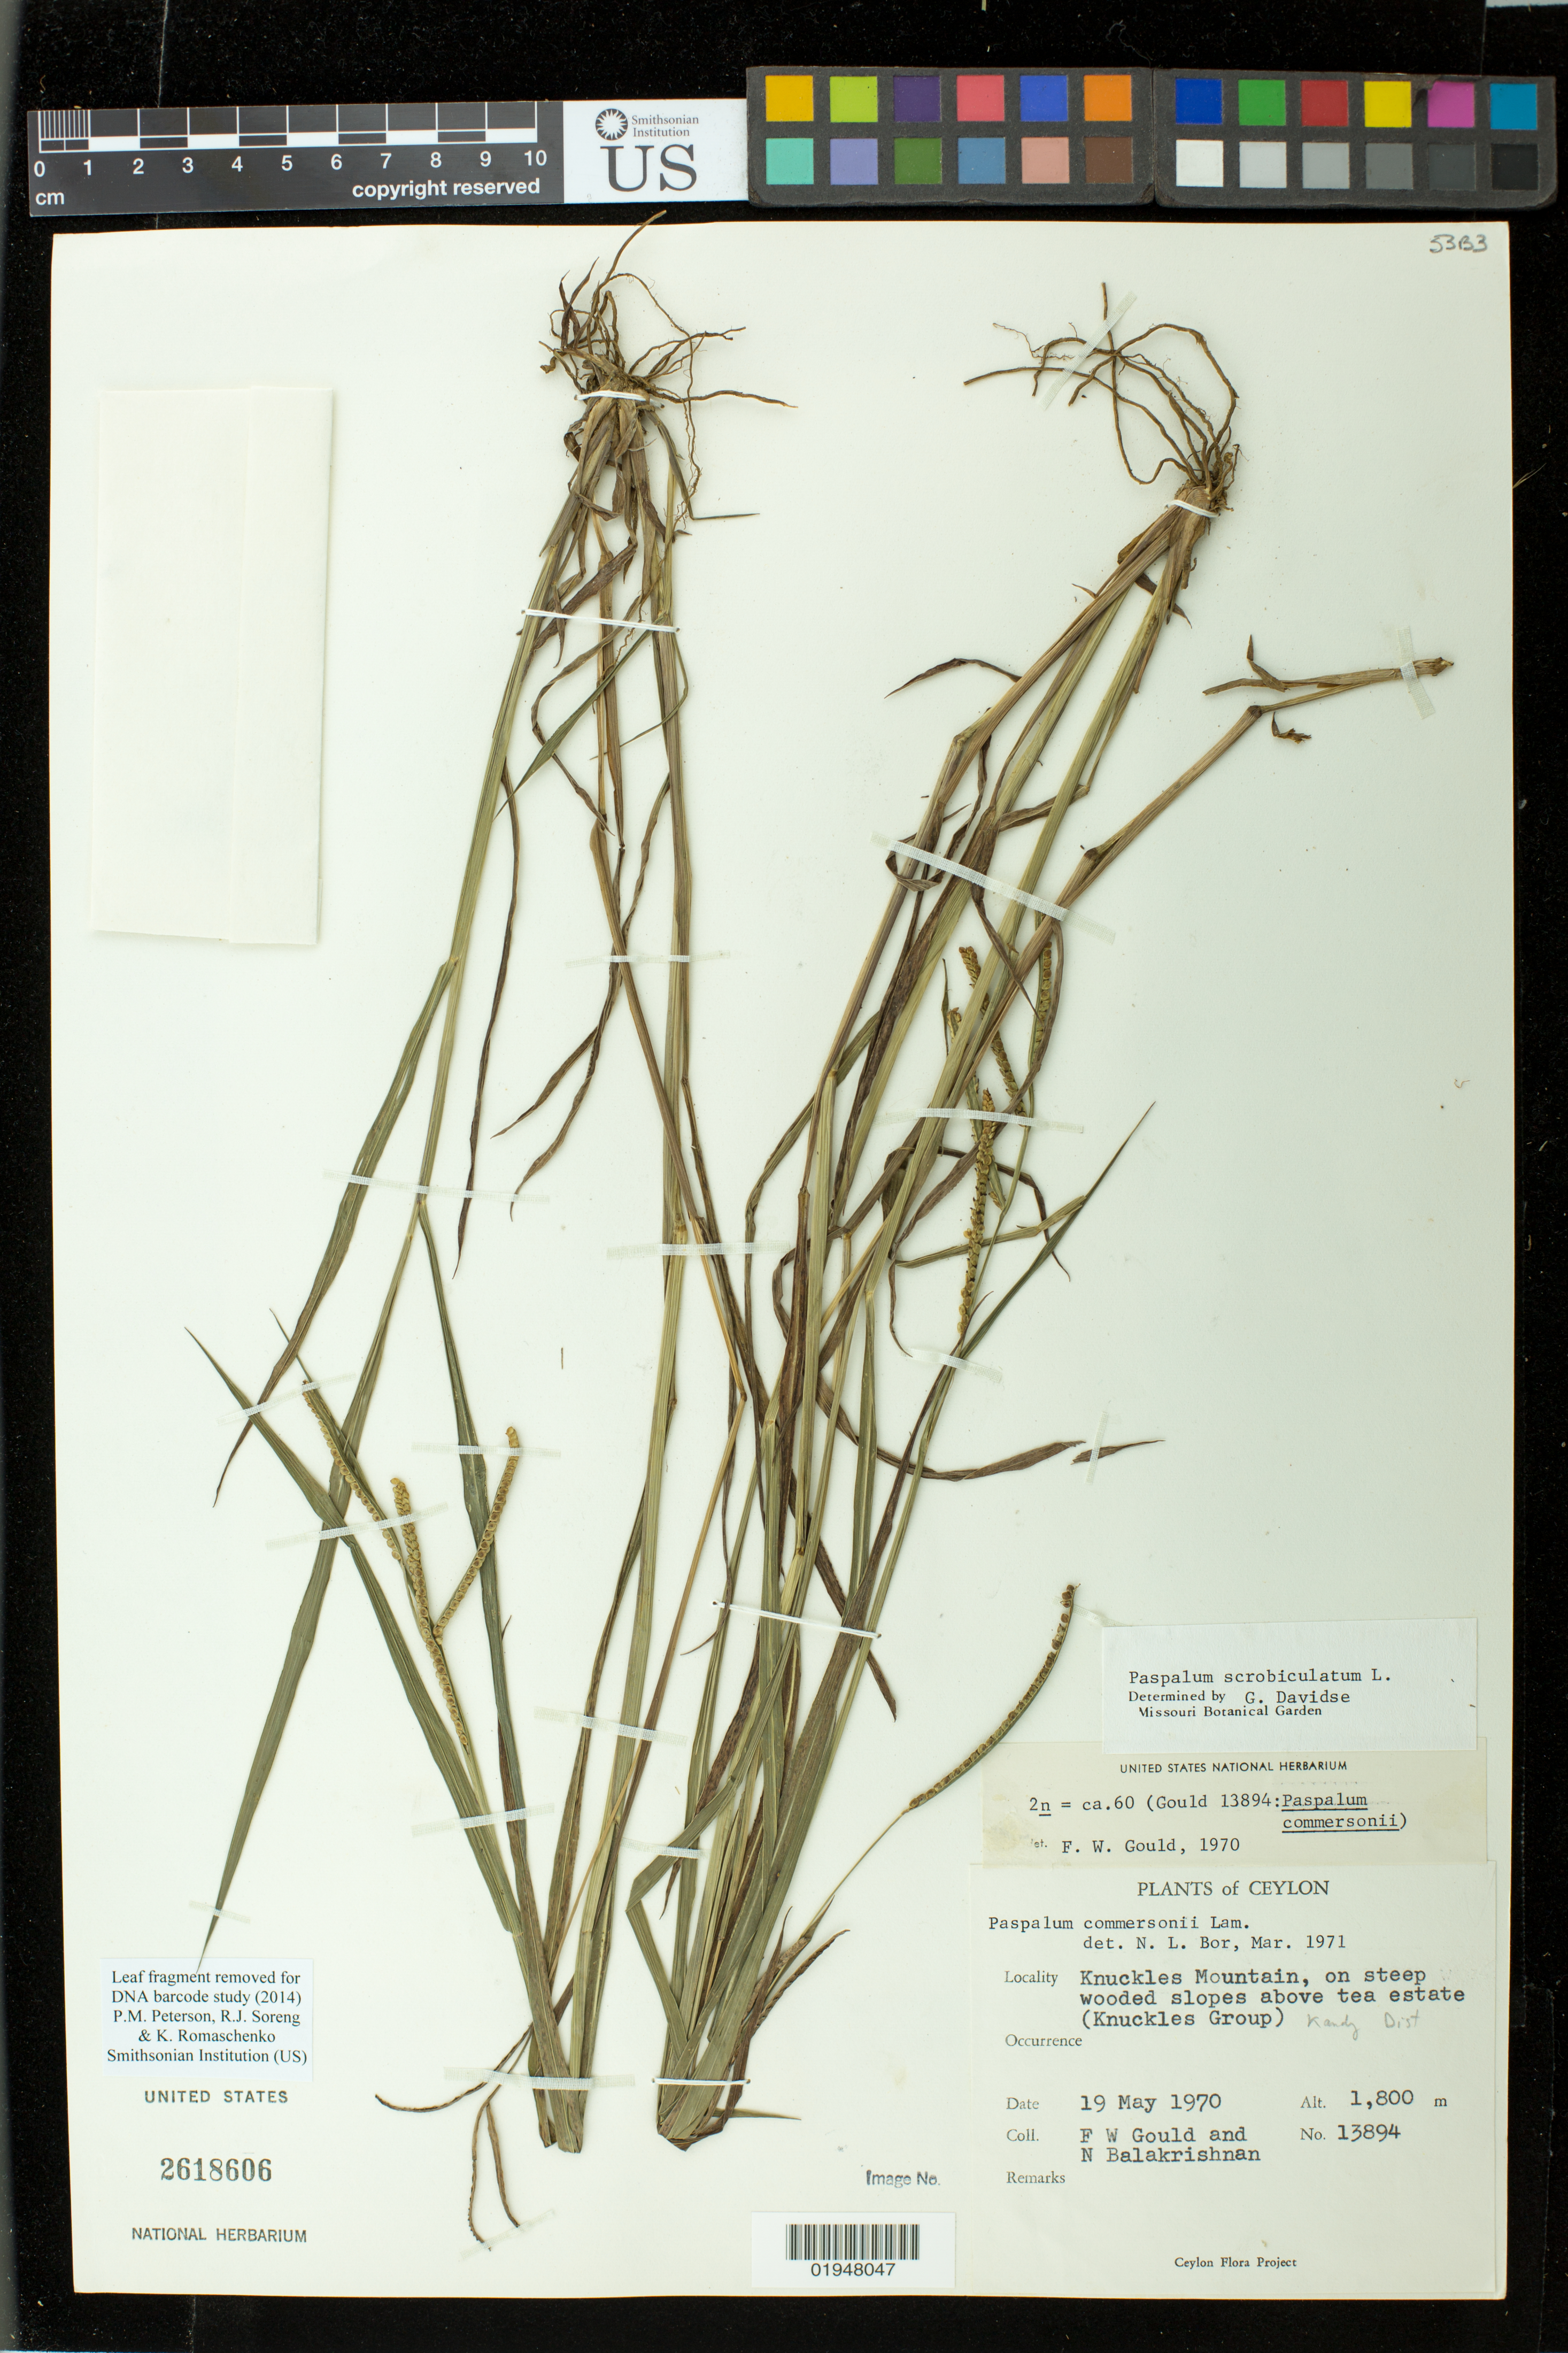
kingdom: Plantae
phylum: Tracheophyta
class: Liliopsida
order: Poales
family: Poaceae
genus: Paspalum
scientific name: Paspalum scrobiculatum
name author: L.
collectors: F. W. Gould & N. Balakrishnan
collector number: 13894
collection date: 1970-05-19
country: Sri Lanka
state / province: Central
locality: Knuckles Mountain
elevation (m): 1800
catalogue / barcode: US 2618606